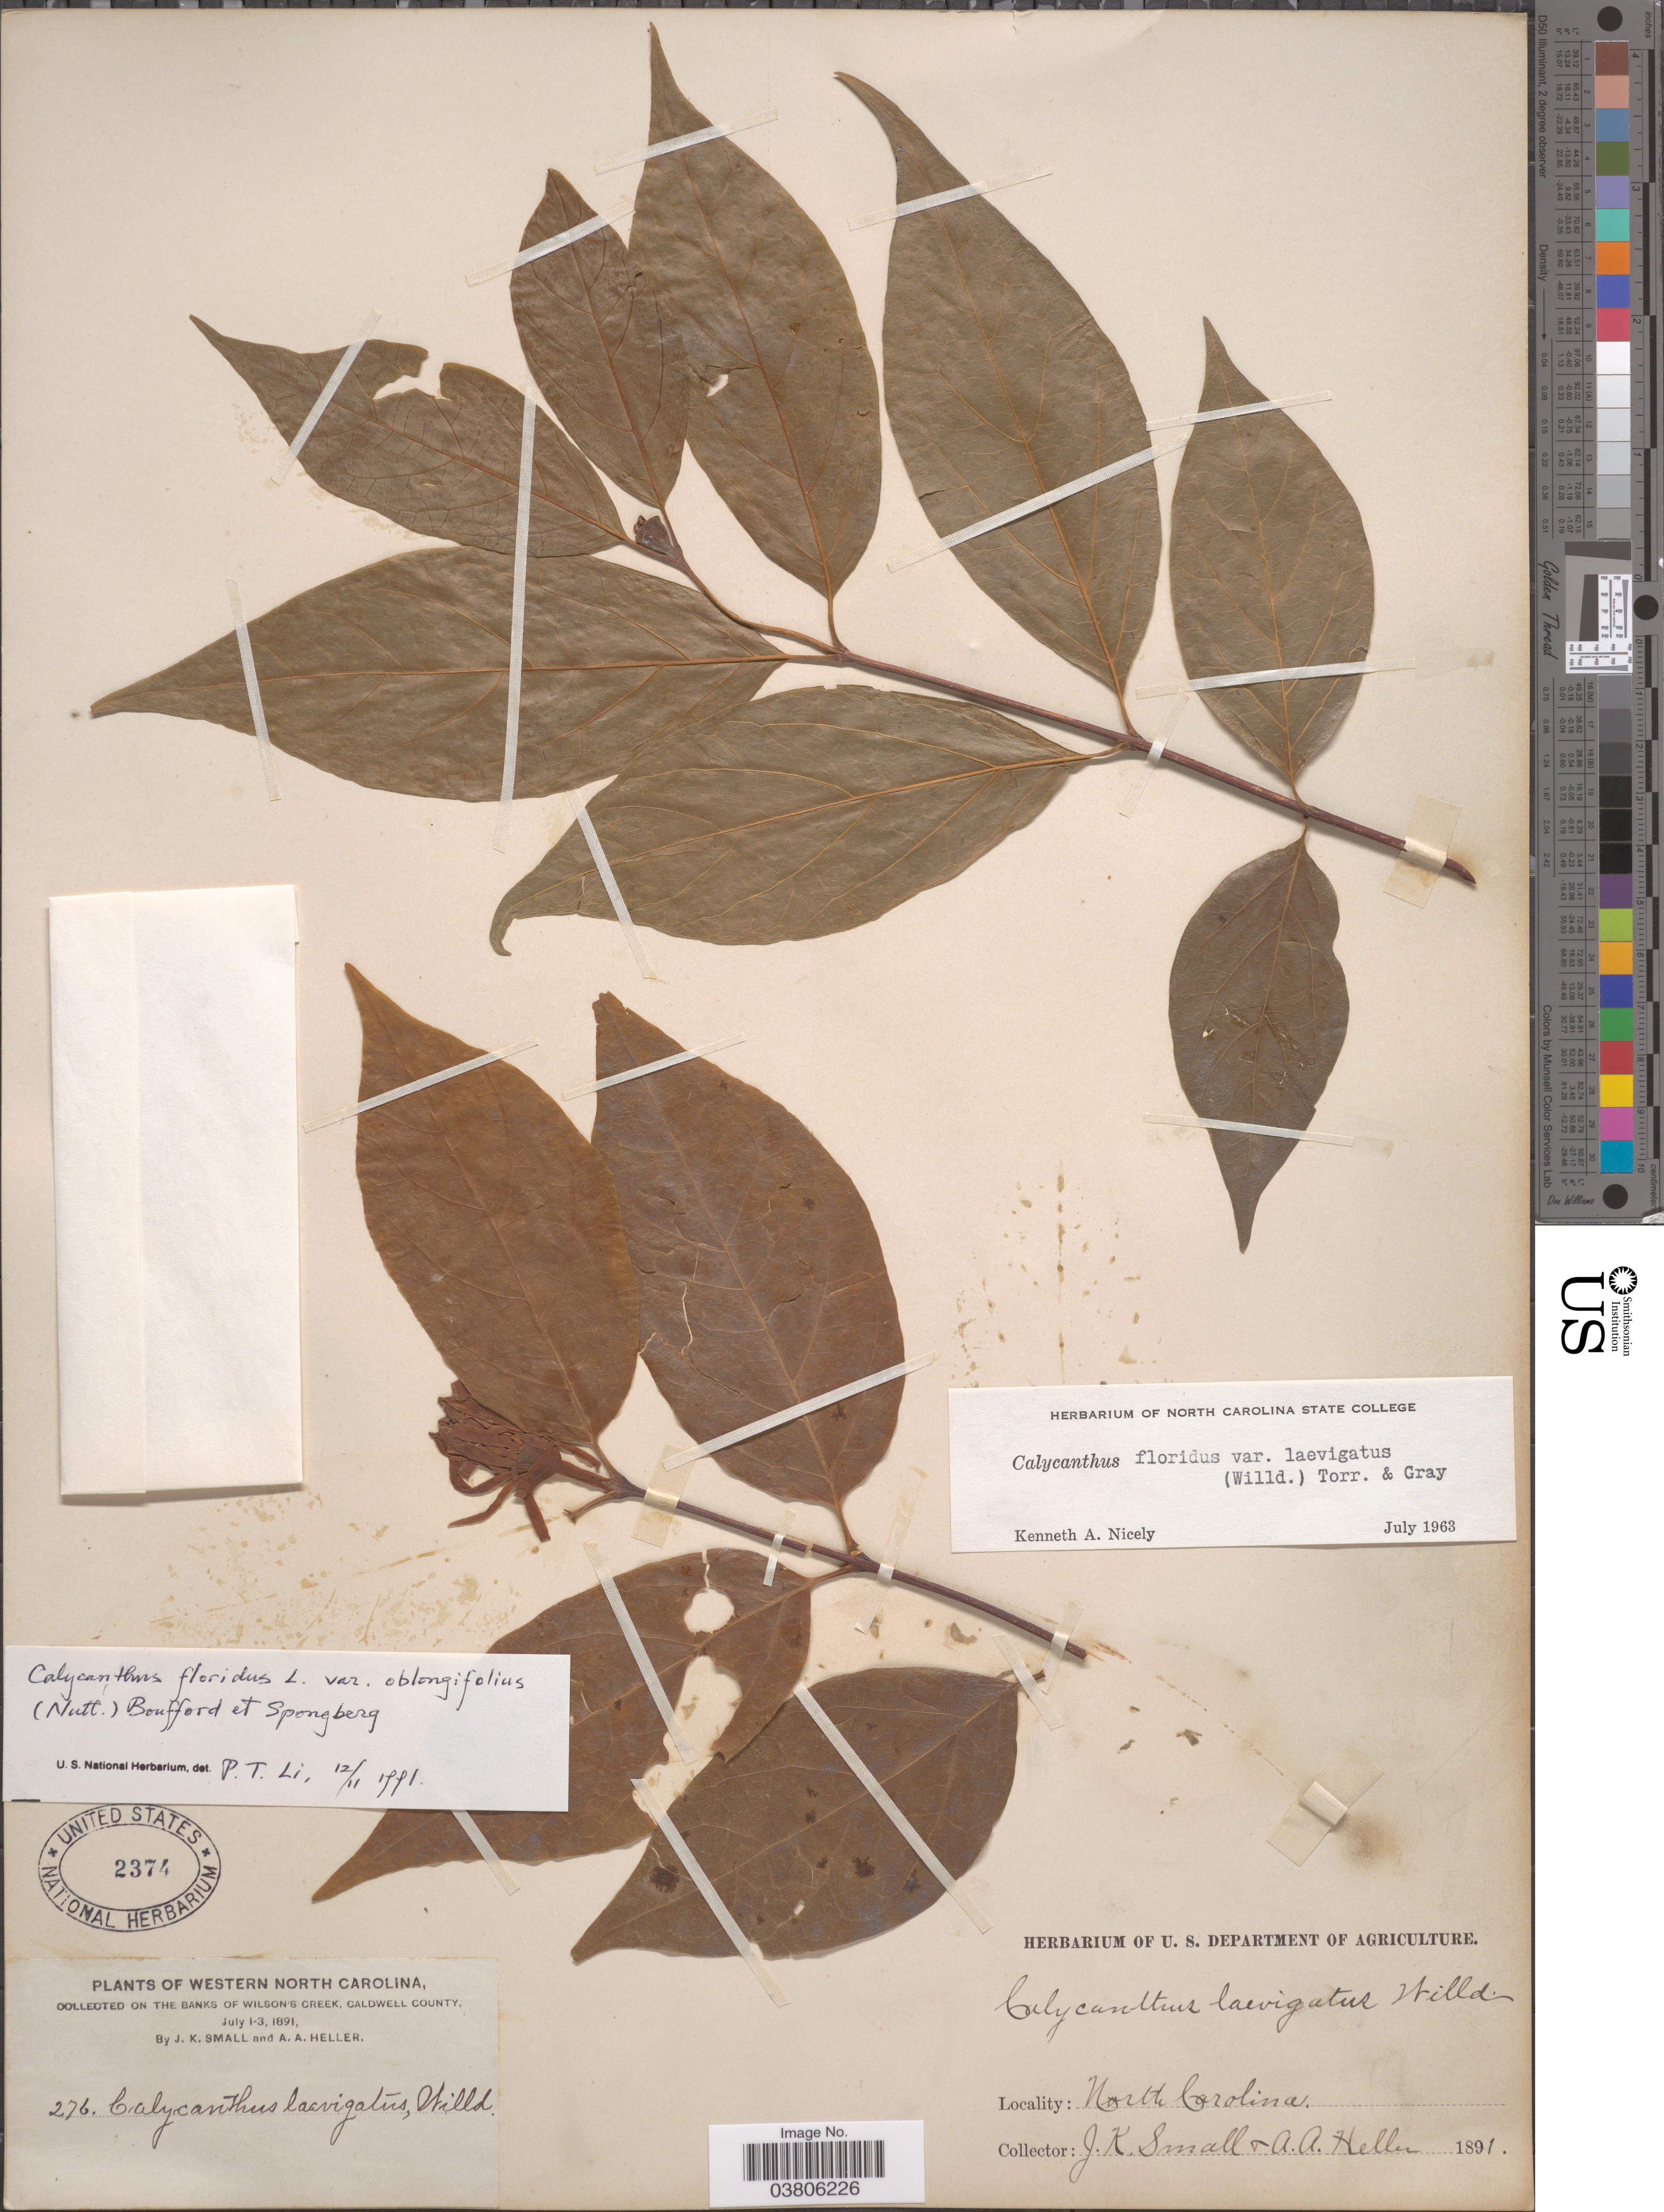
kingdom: Plantae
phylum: Tracheophyta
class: Magnoliopsida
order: Laurales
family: Calycanthaceae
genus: Calycanthus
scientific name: Calycanthus floridus var. laevigatus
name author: (Willd.) Torr. & A. Gray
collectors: J. K. Small & A. A. Heller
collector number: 276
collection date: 1891-07-01/1891-07-03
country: United States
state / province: North Carolina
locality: Western North Carolina. On the banks of Wilson's Creek, Caldwell County.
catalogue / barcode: US 2374